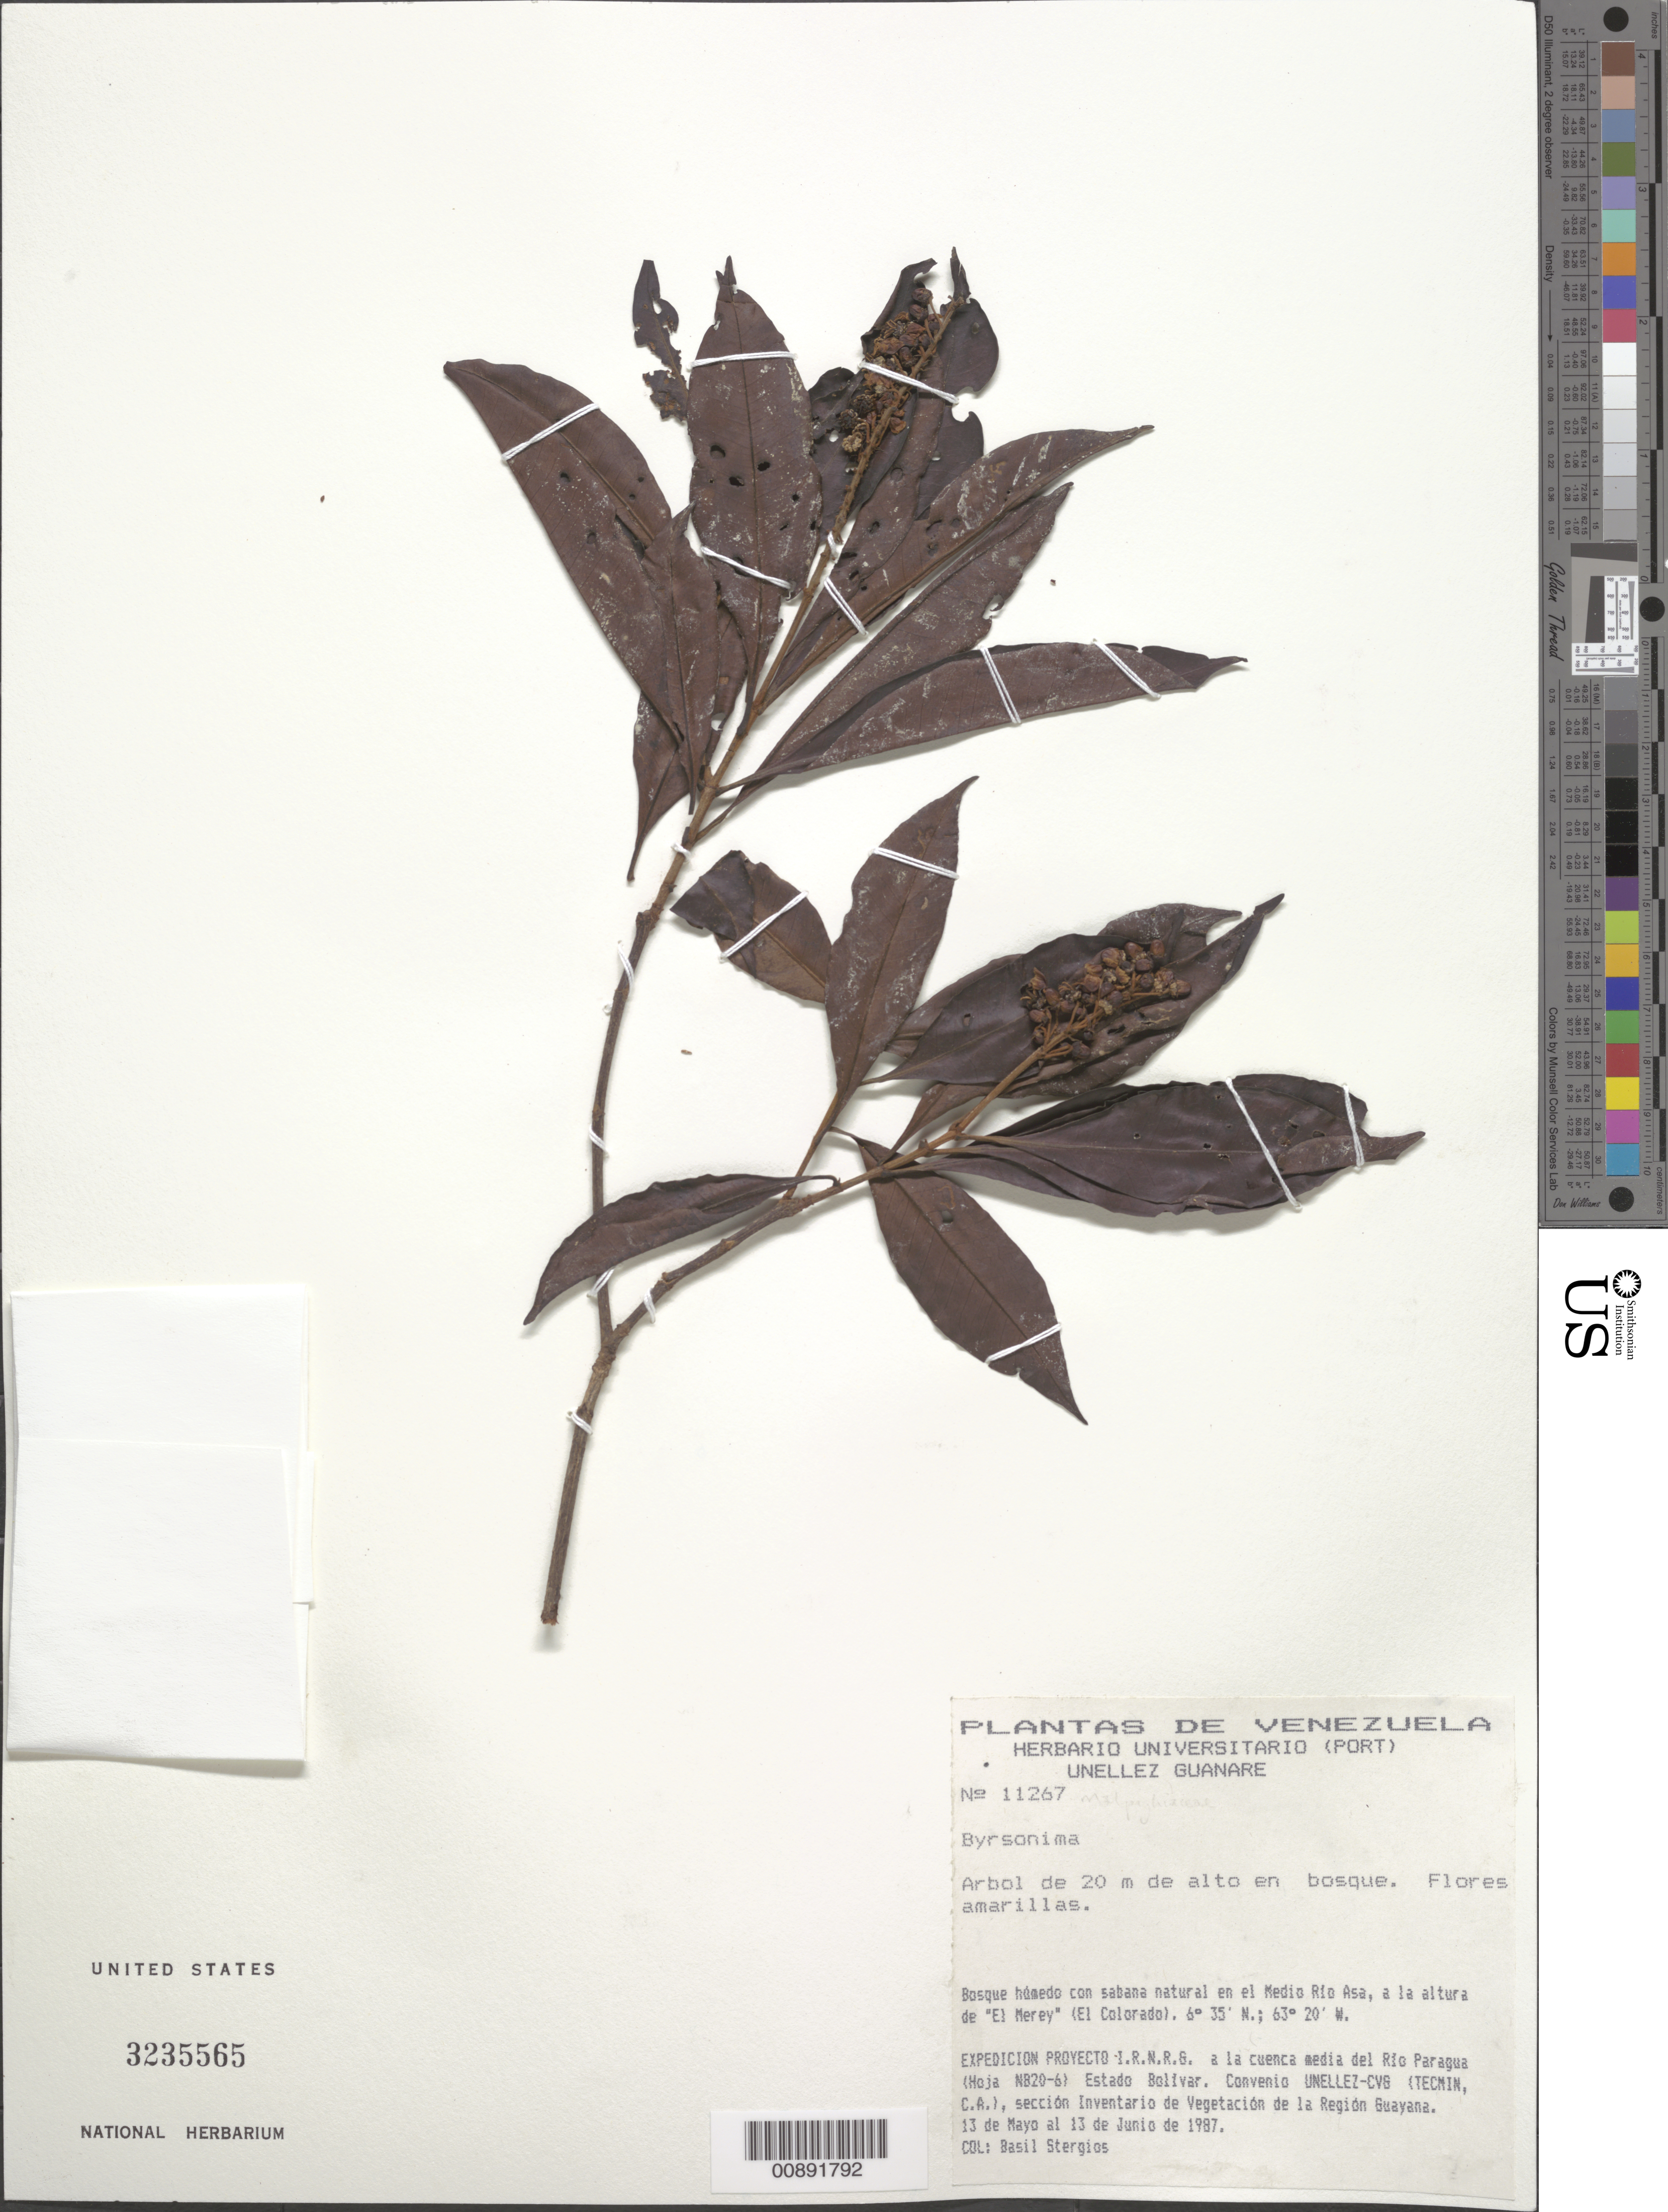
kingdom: Plantae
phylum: Tracheophyta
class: Magnoliopsida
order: Malpighiales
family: Malpighiaceae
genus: Byrsonima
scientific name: Byrsonima sp.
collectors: B. G. Stergios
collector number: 11267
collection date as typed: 13-May-87 to 13-Jun-87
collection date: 1987-05-13/1987-06-13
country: Venezuela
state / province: Bolívar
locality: Medio Río Asa, "El Merey" (El Colorado); Río Paragua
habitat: Bosque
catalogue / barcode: US 3235565